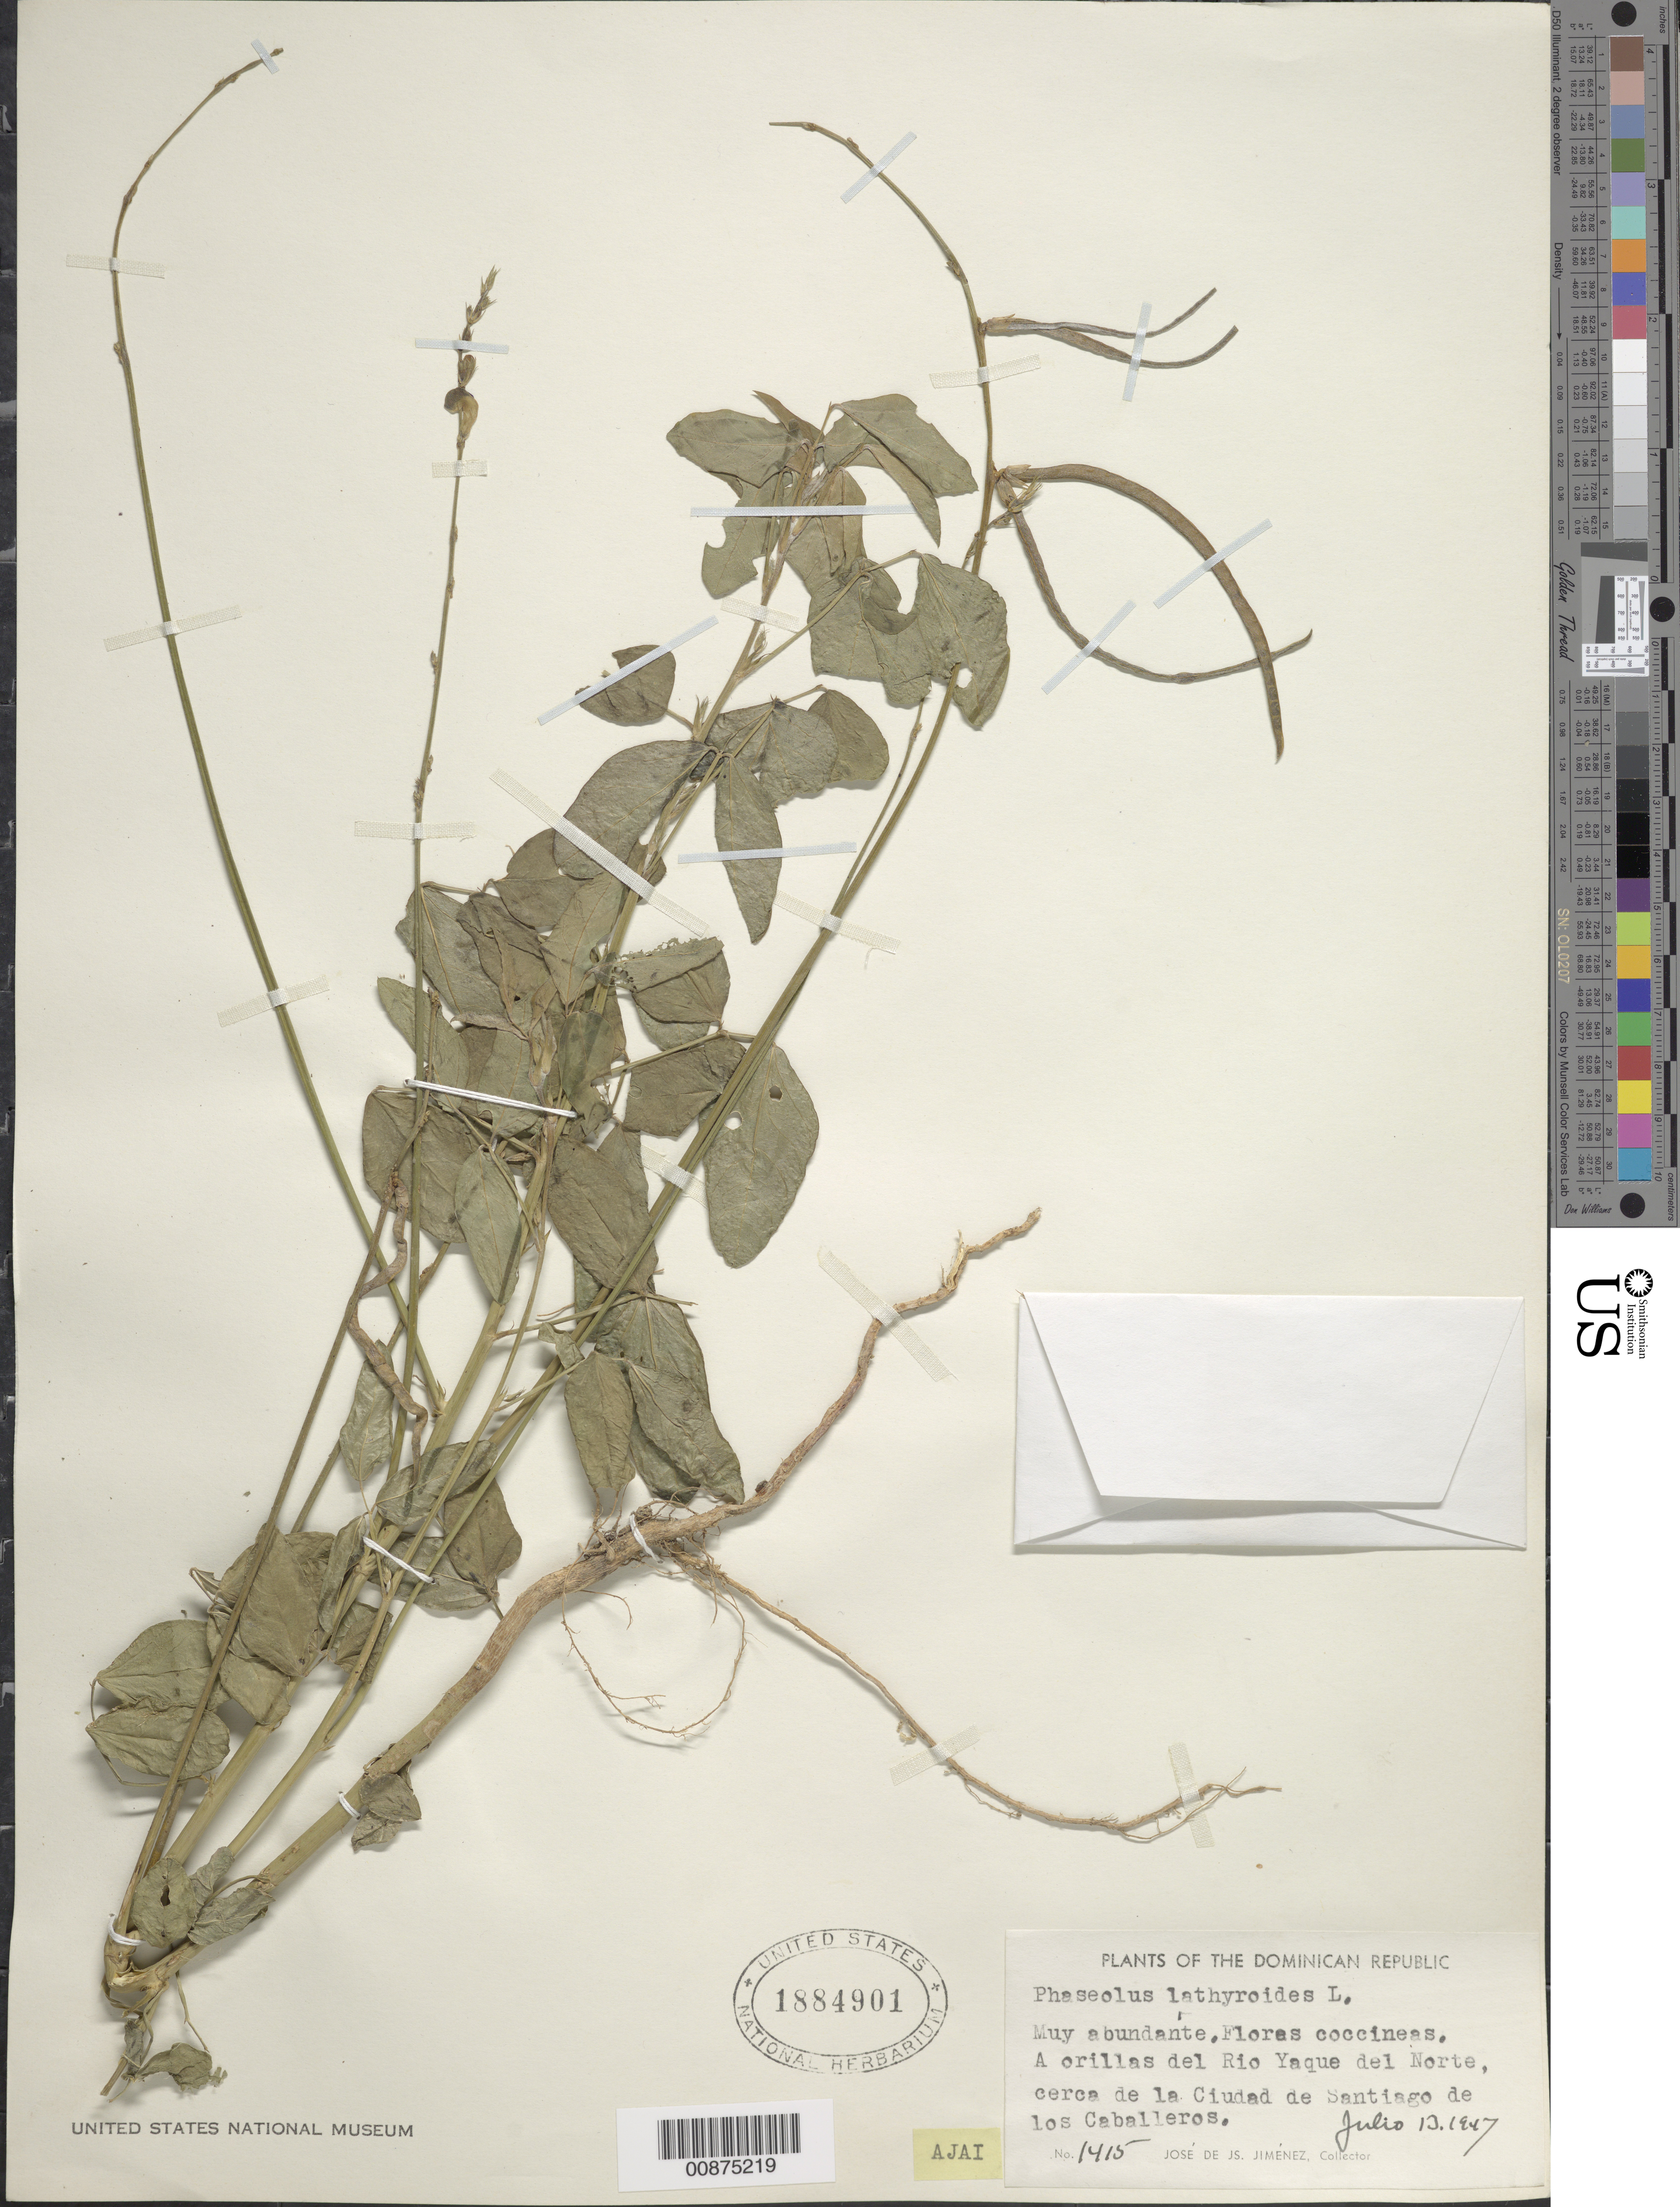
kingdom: Plantae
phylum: Tracheophyta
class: Magnoliopsida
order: Fabales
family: Fabaceae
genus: Macroptilium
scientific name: Macroptilium lathyroides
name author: (L.) Urb.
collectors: J. J. Jiménez Almonte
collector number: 1415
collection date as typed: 13 Jul 1947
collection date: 1947-07-13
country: Dominican Republic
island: Hispaniola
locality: A orillas del Río Yaque del Norte, cerca de la Ciudad de Santiago de los Caballeros.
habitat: A orillas del río.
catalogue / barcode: US 1884901